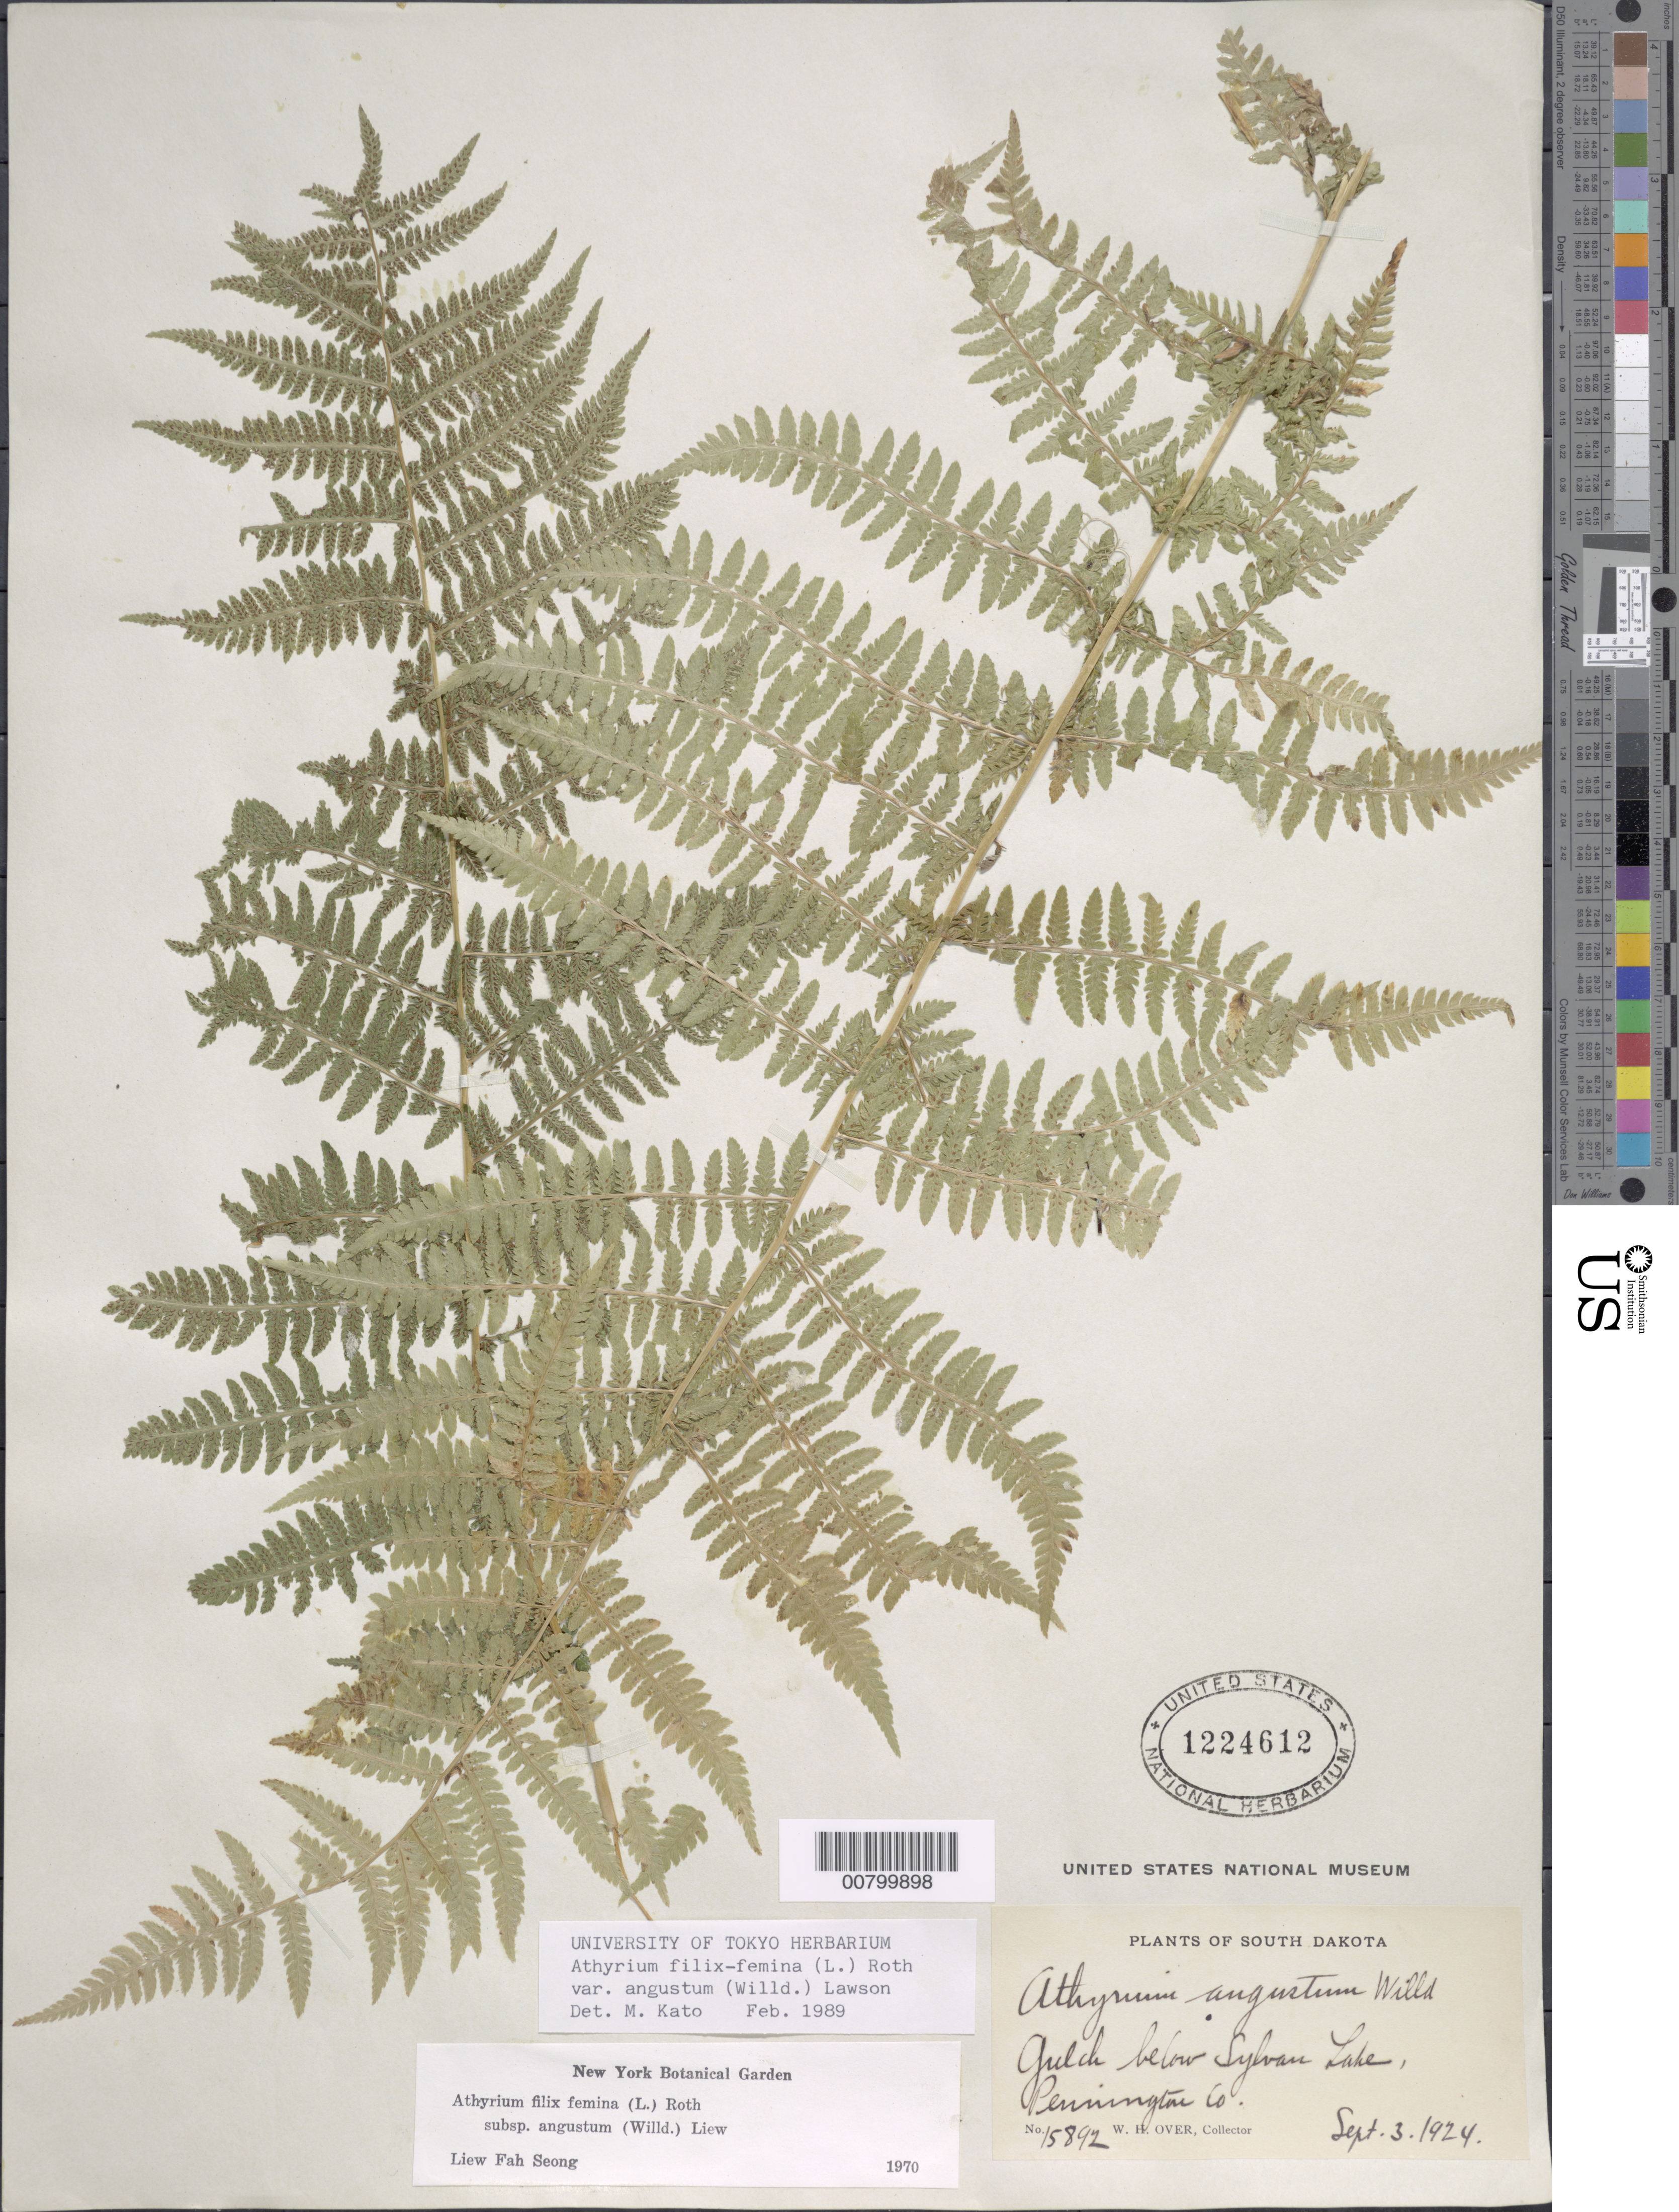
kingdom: Plantae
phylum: Tracheophyta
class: Polypodiopsida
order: Polypodiales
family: Athyriaceae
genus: Athyrium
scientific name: Athyrium filix-femina subsp. angustatum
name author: (Willd.) R.T. Clausen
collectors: W. Over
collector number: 15892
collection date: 1924-09-03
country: United States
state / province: South Dakota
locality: Gulch below Sylvan Lake, Pennington Co.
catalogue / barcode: US 1224612